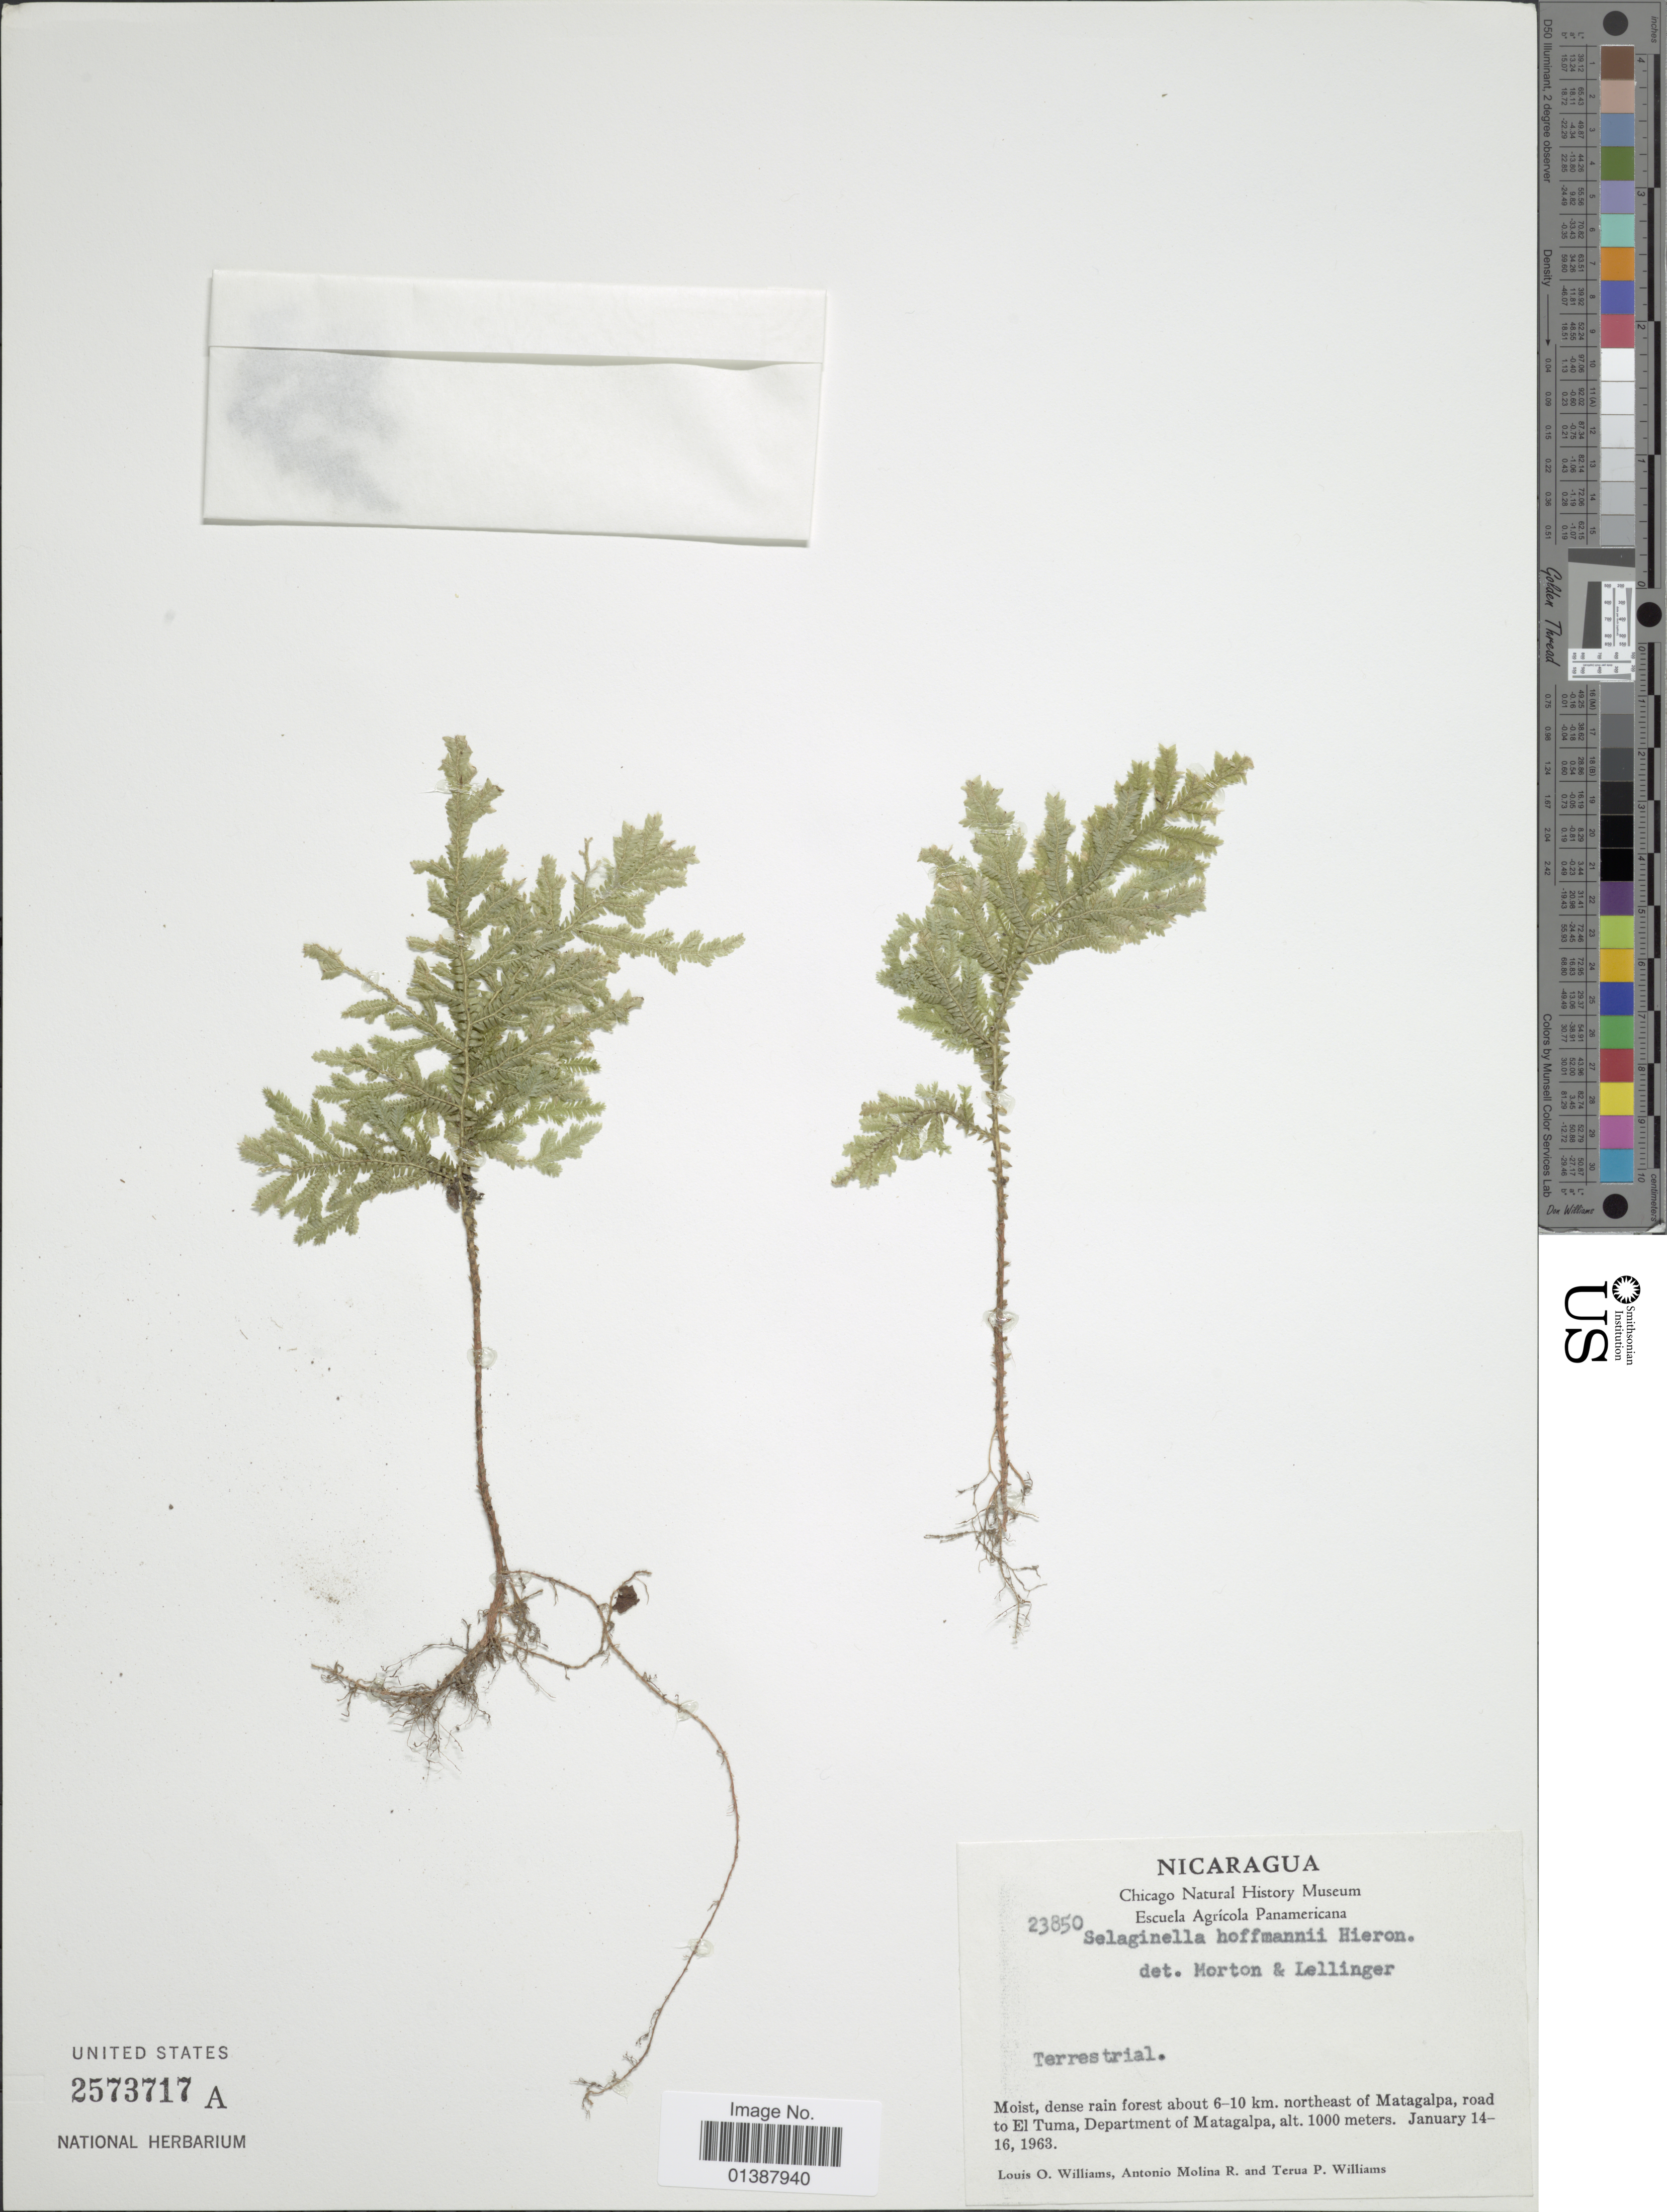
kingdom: Plantae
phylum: Tracheophyta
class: Lycopodiopsida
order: Selaginellales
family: Selaginellaceae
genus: Selaginella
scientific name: Selaginella hoffmannii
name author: Hieron.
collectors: L. O. Williams, A. Molina R. & T. P. Williams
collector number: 23850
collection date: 1963-01-14/1963-01-16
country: Nicaragua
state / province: Matagalpa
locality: Mois, dense rain forest about 6-10 km. Northeast of Matagalpa, road to El Tuna, Department of Matagalpa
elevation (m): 1000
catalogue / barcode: US 2573717A